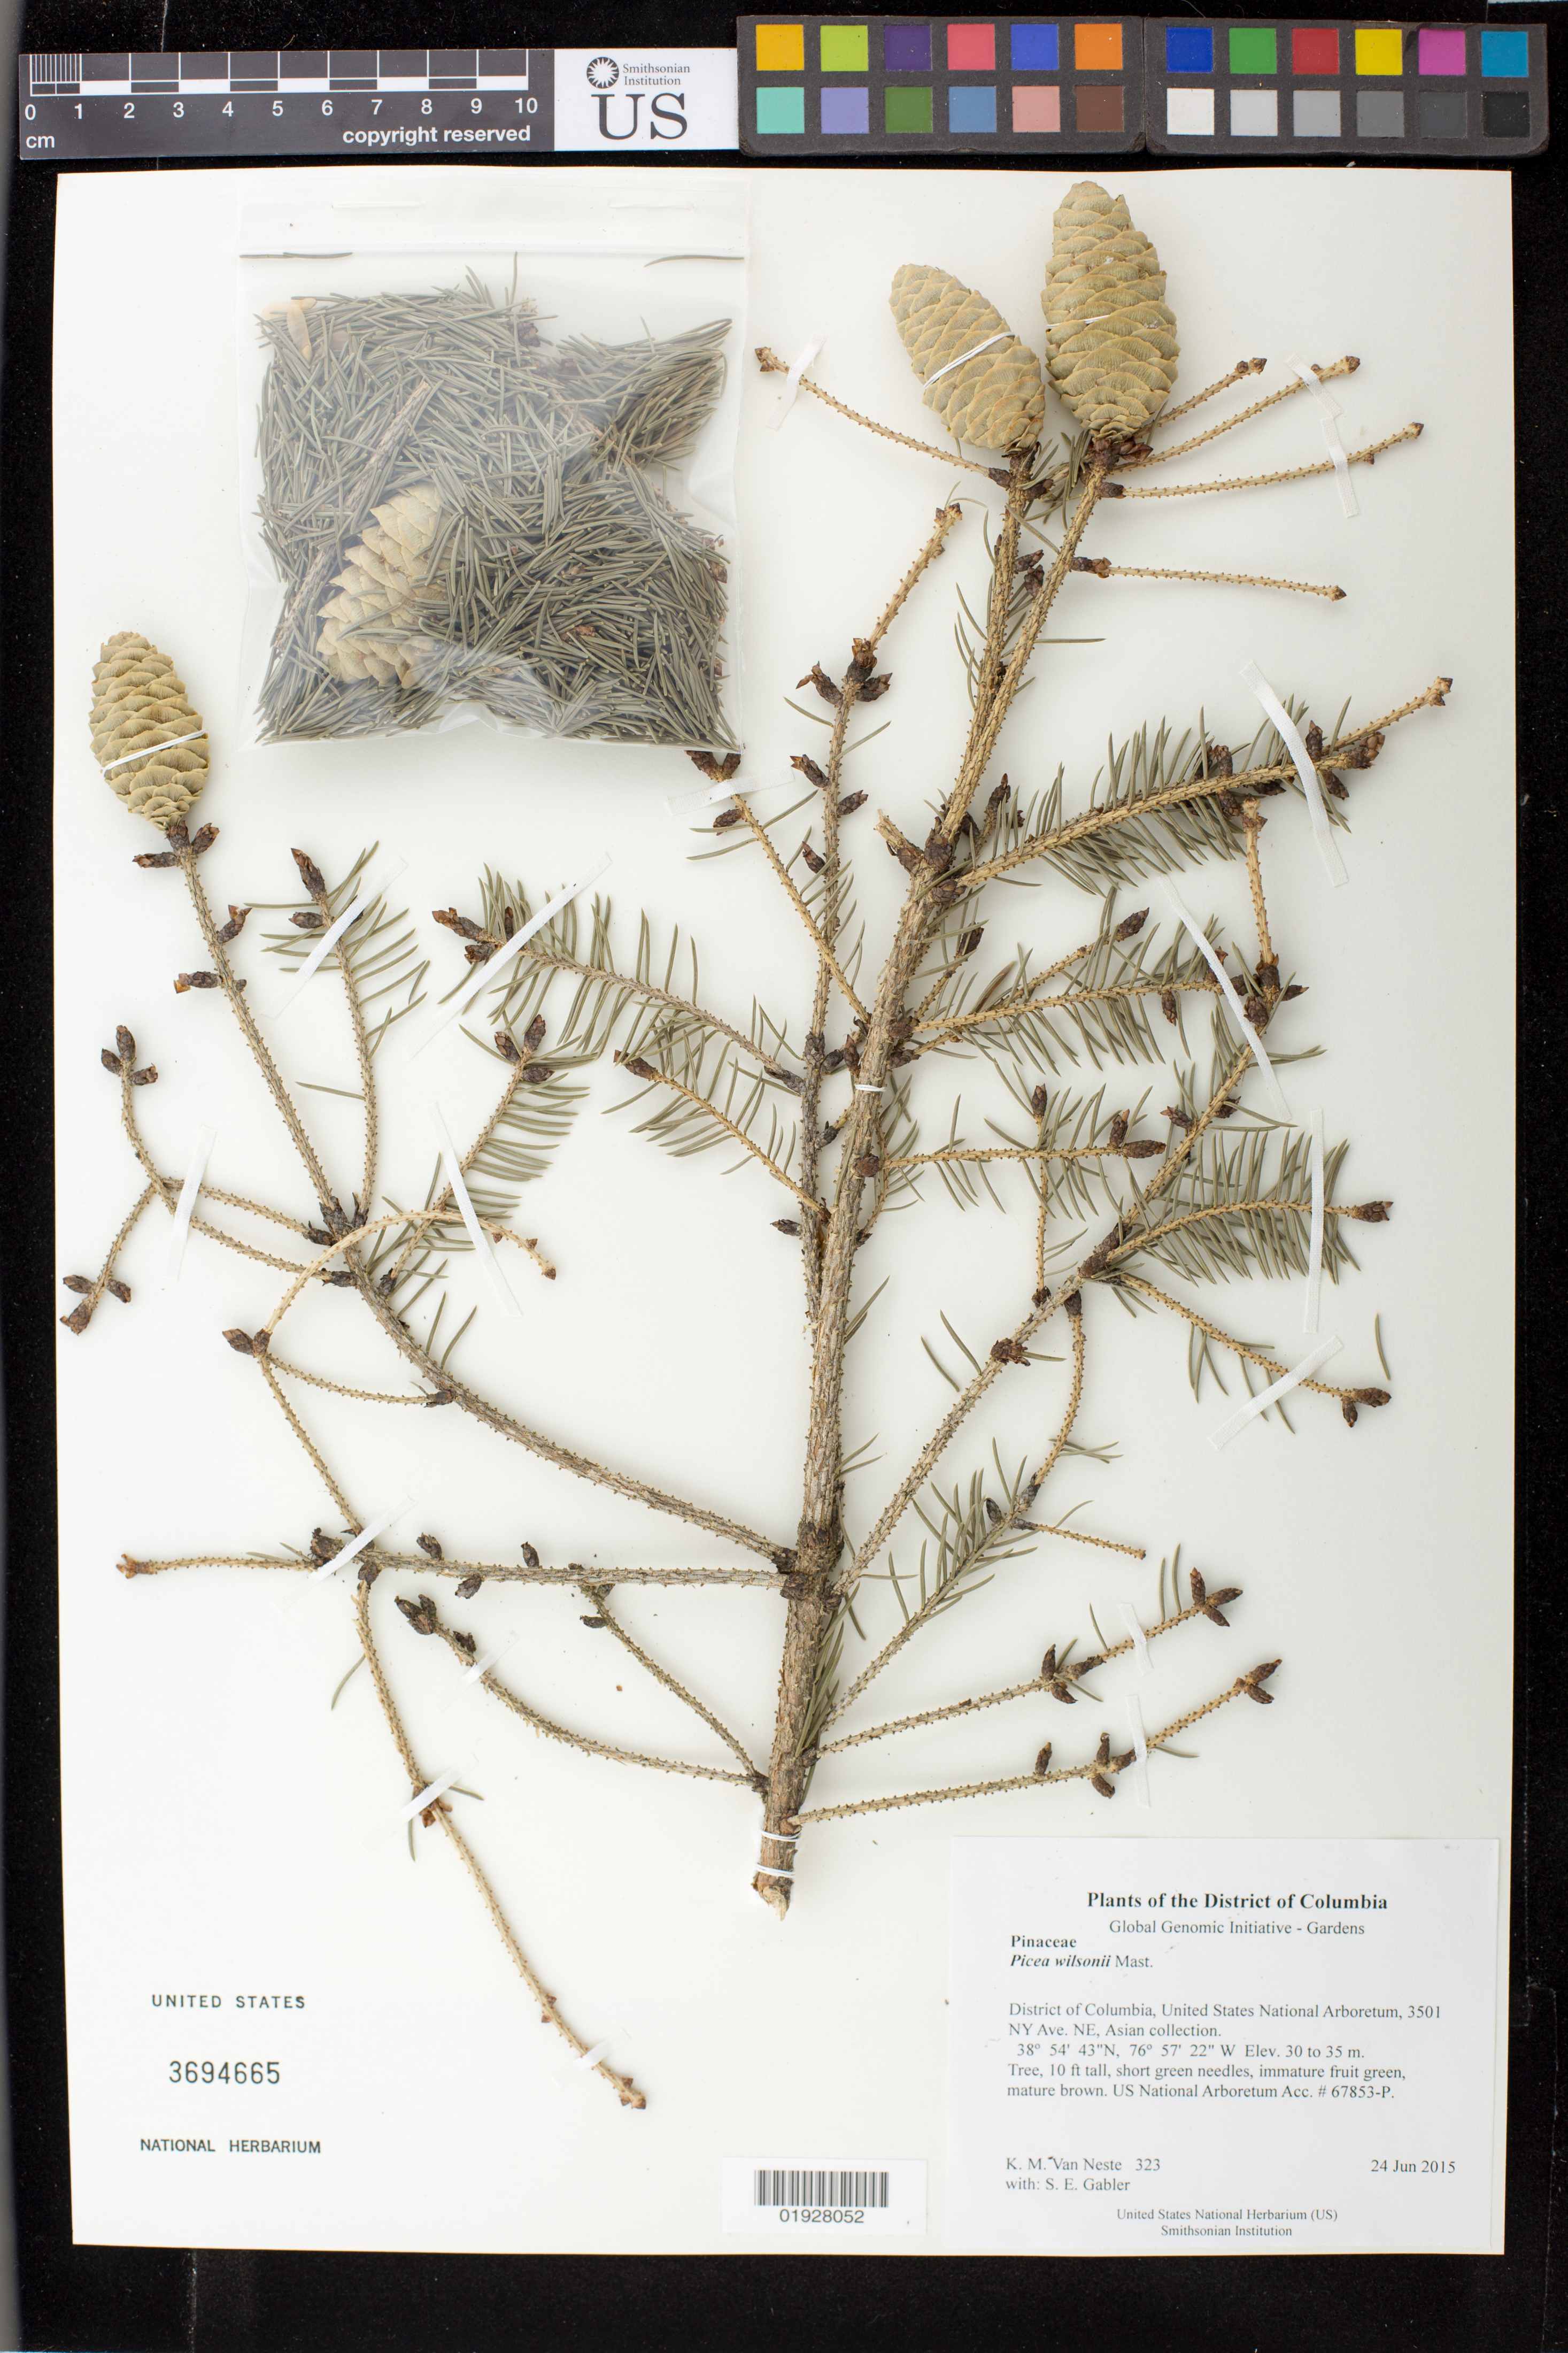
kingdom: Plantae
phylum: Tracheophyta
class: Pinopsida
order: Pinales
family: Pinaceae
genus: Picea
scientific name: Picea wilsonii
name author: Mast.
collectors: K. M. Van Neste & S. E. Gabler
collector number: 323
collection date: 2015-06-24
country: United States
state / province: District of Columbia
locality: United States National Arboretum, 3501 NY Ave. NE, Asian collection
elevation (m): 30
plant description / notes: Picea wilsonii NATIONAL ARBORETUM PROVENANCE INFO: ORIGINAL LOCALITY: China, , ORIGINAL COLLECTORS: Lewandowski, R.; Conrad, K.; Ault, J.; Kim, K.; Cui, T. AND COLLECTOR NUMBER: QLG222 LATITUDE: 33°46' 32.2" N LONGITUDE: 108°20' 4.8" E USNA ACCESSION: 67853 RECEIVED: Picea wilsoniiseed10/18/1996 RECEIVED FROM: PROVENANCE CODE: W FULL PROVENANCE: collected directly from wild; origin known ELEVATION: LATITUDE: 33°46' 32.2" N LONGITUDE: 108°20' 4.8" E HABITAT:dry rocky slope in full sun among boulders DESCRIPTION: 20-30 meters; single-stemmed, needled evergreen with conical habit and lateral branching; D.B.H. 80 cm; bark gray, shallow plate-like furrows; fruit pendulous cones borne on ends of branches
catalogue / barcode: US 3694665